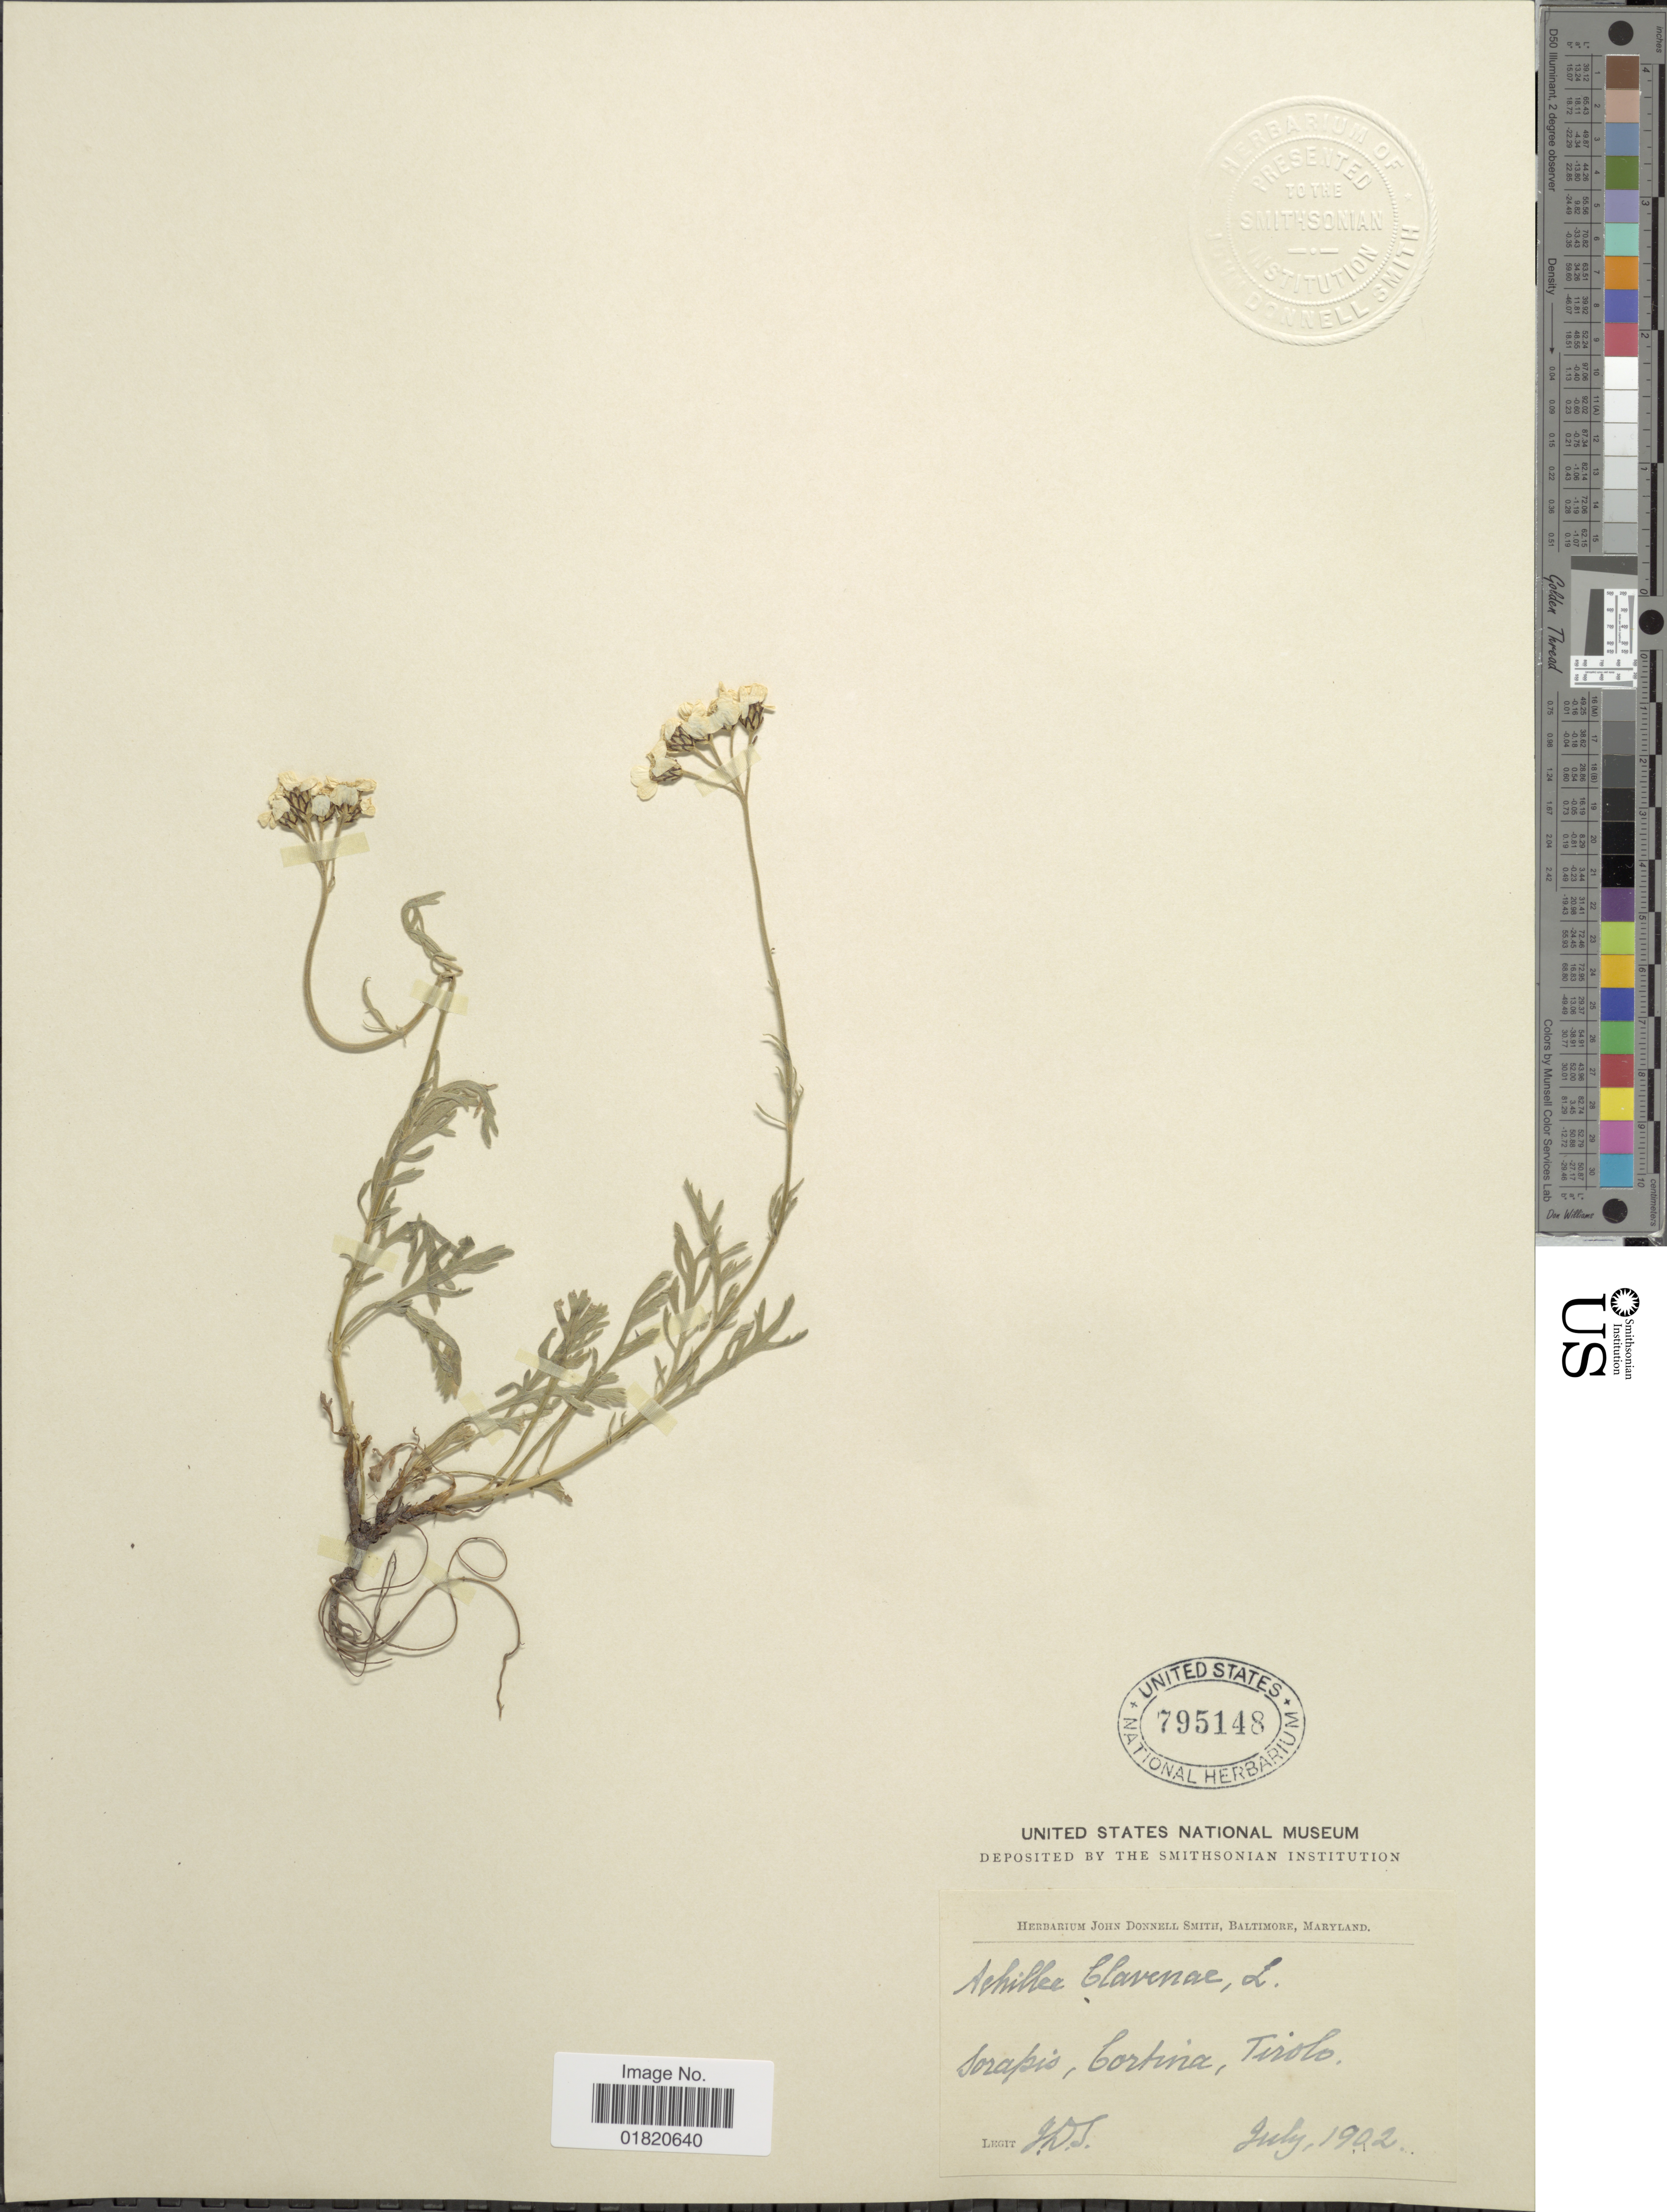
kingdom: Plantae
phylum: Tracheophyta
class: Magnoliopsida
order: Asterales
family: Asteraceae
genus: Achillea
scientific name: Achillea clavennae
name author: L.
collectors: J. Donnell Smith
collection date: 1902-07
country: Italy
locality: Sorapis, Cortina, Tirolo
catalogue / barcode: US 795148